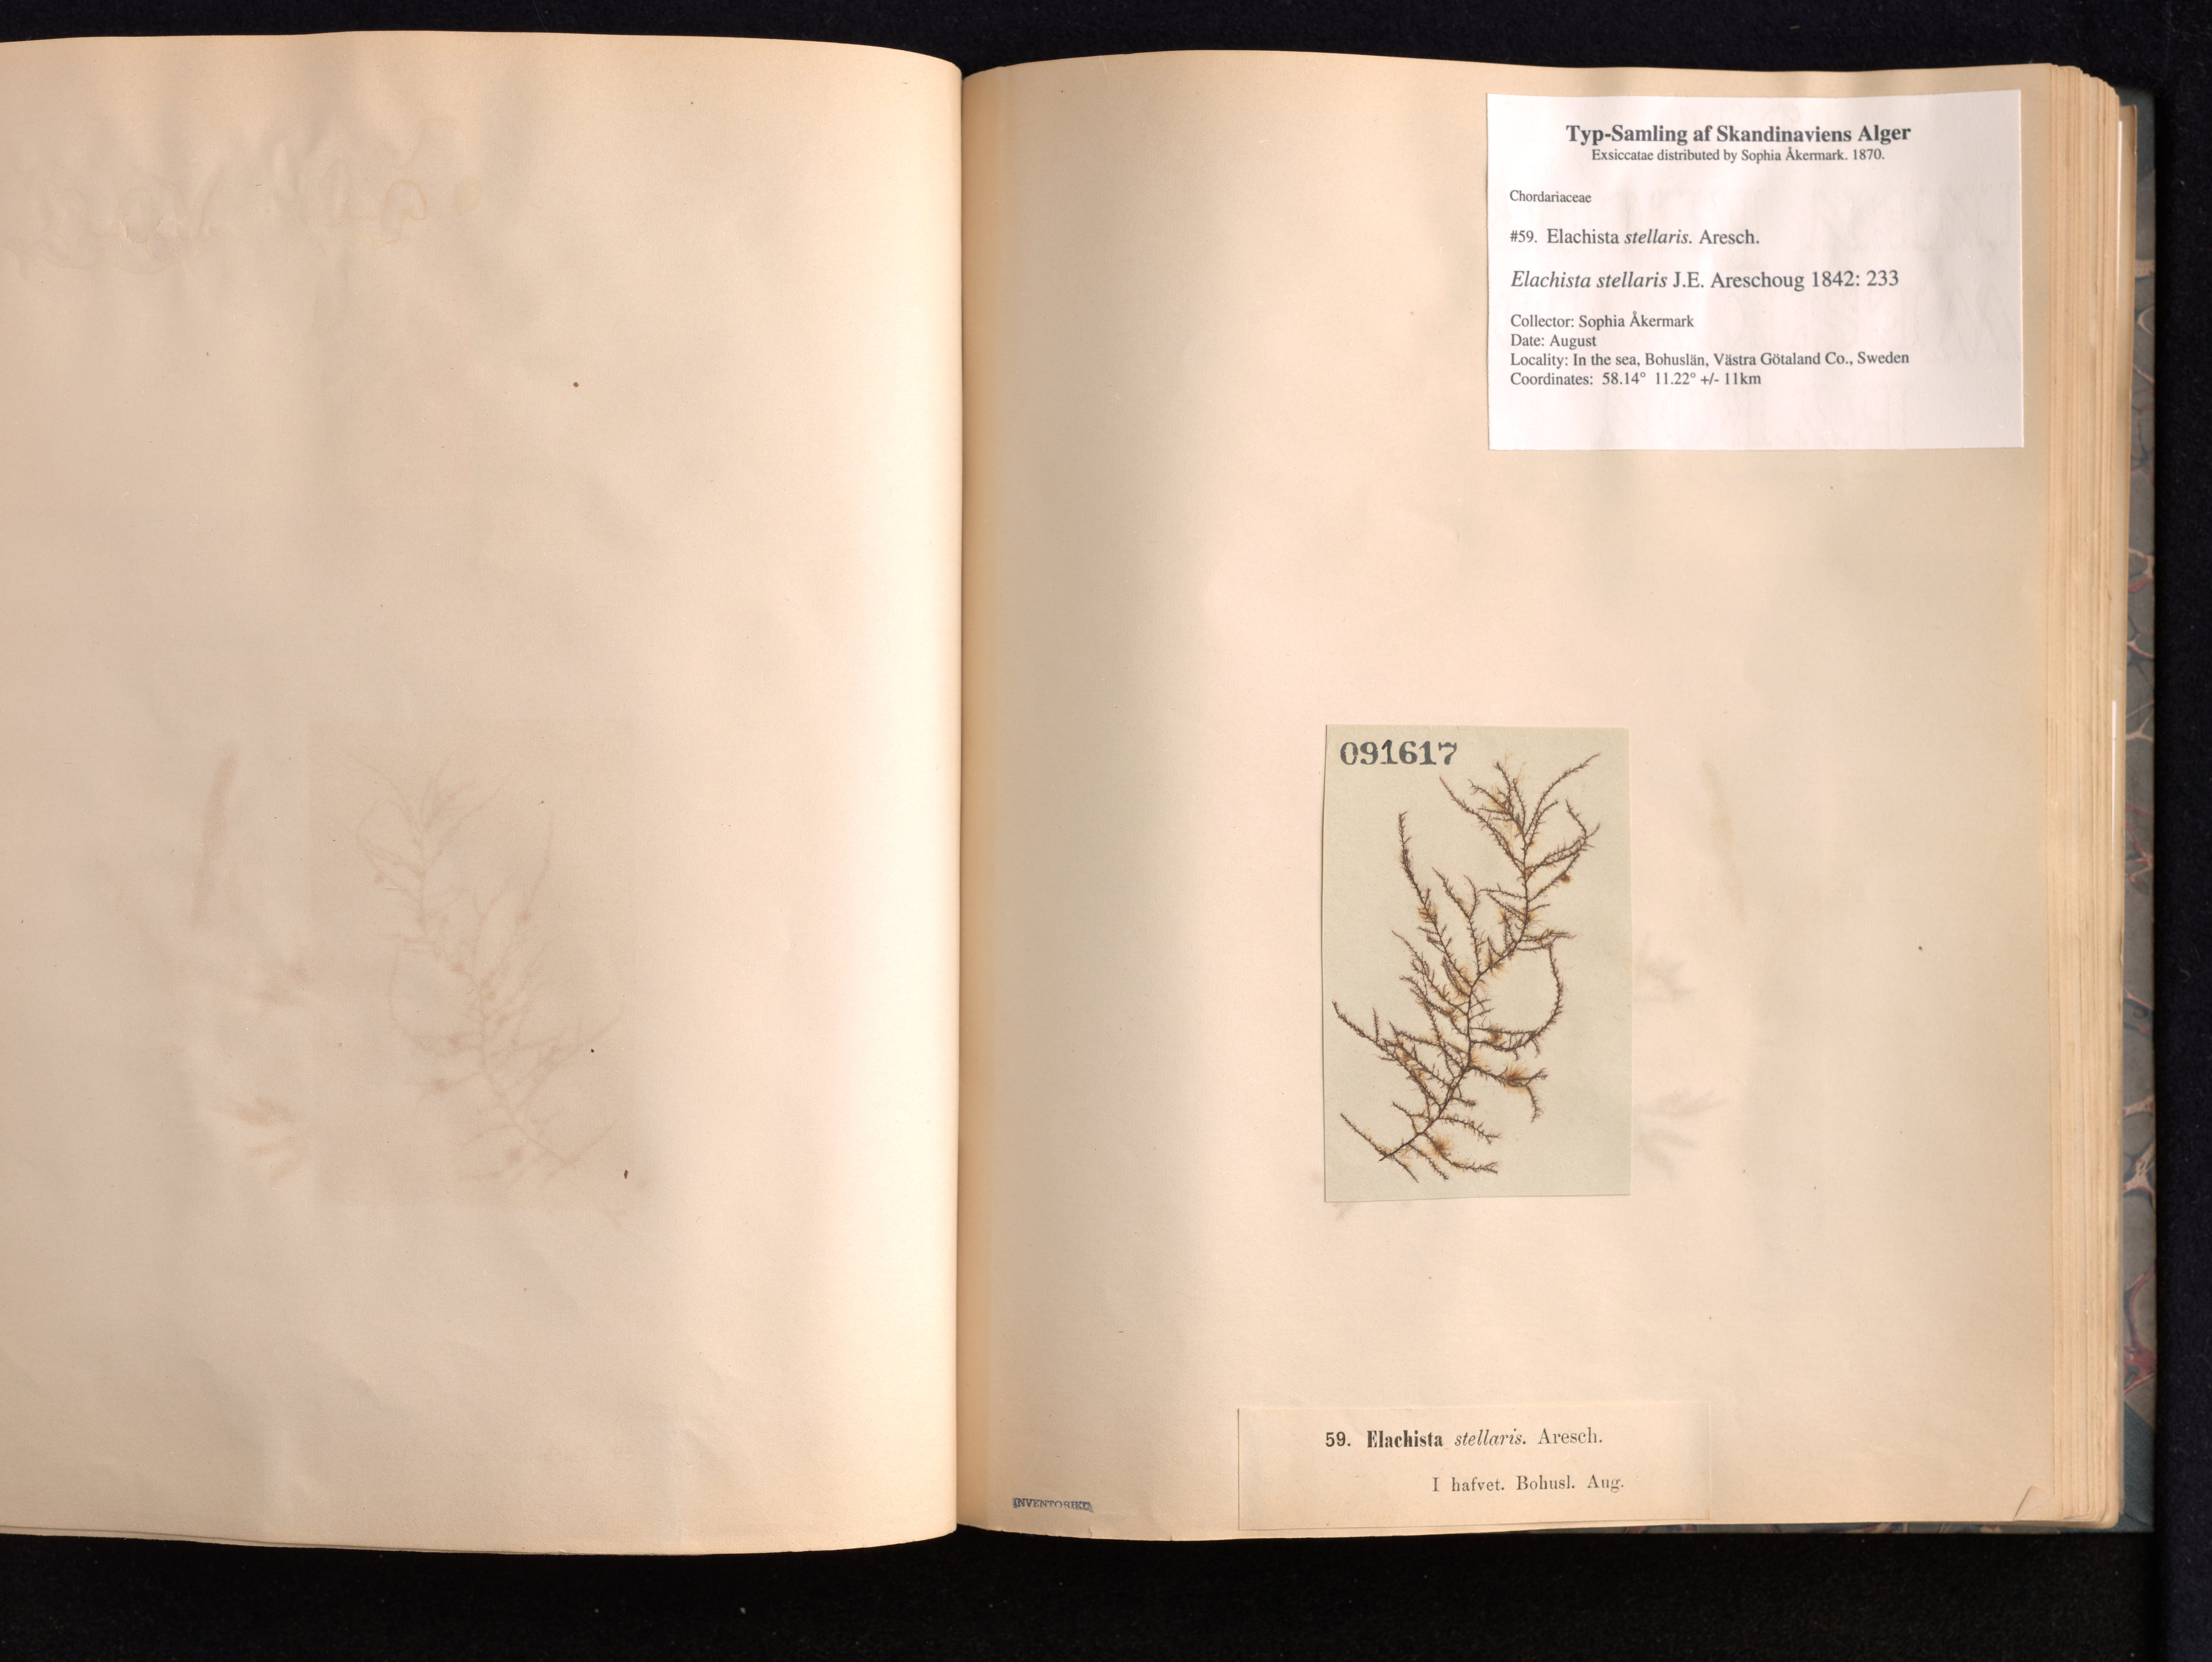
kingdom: Chromista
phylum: Ochrophyta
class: Phaeophyceae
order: Ectocarpales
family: Chordariaceae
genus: Elachista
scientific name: Elachista stellaris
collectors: S. Akermark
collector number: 59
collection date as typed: Aug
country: Sweden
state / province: Västra Götaland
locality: Bohuslan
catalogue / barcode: US 91617